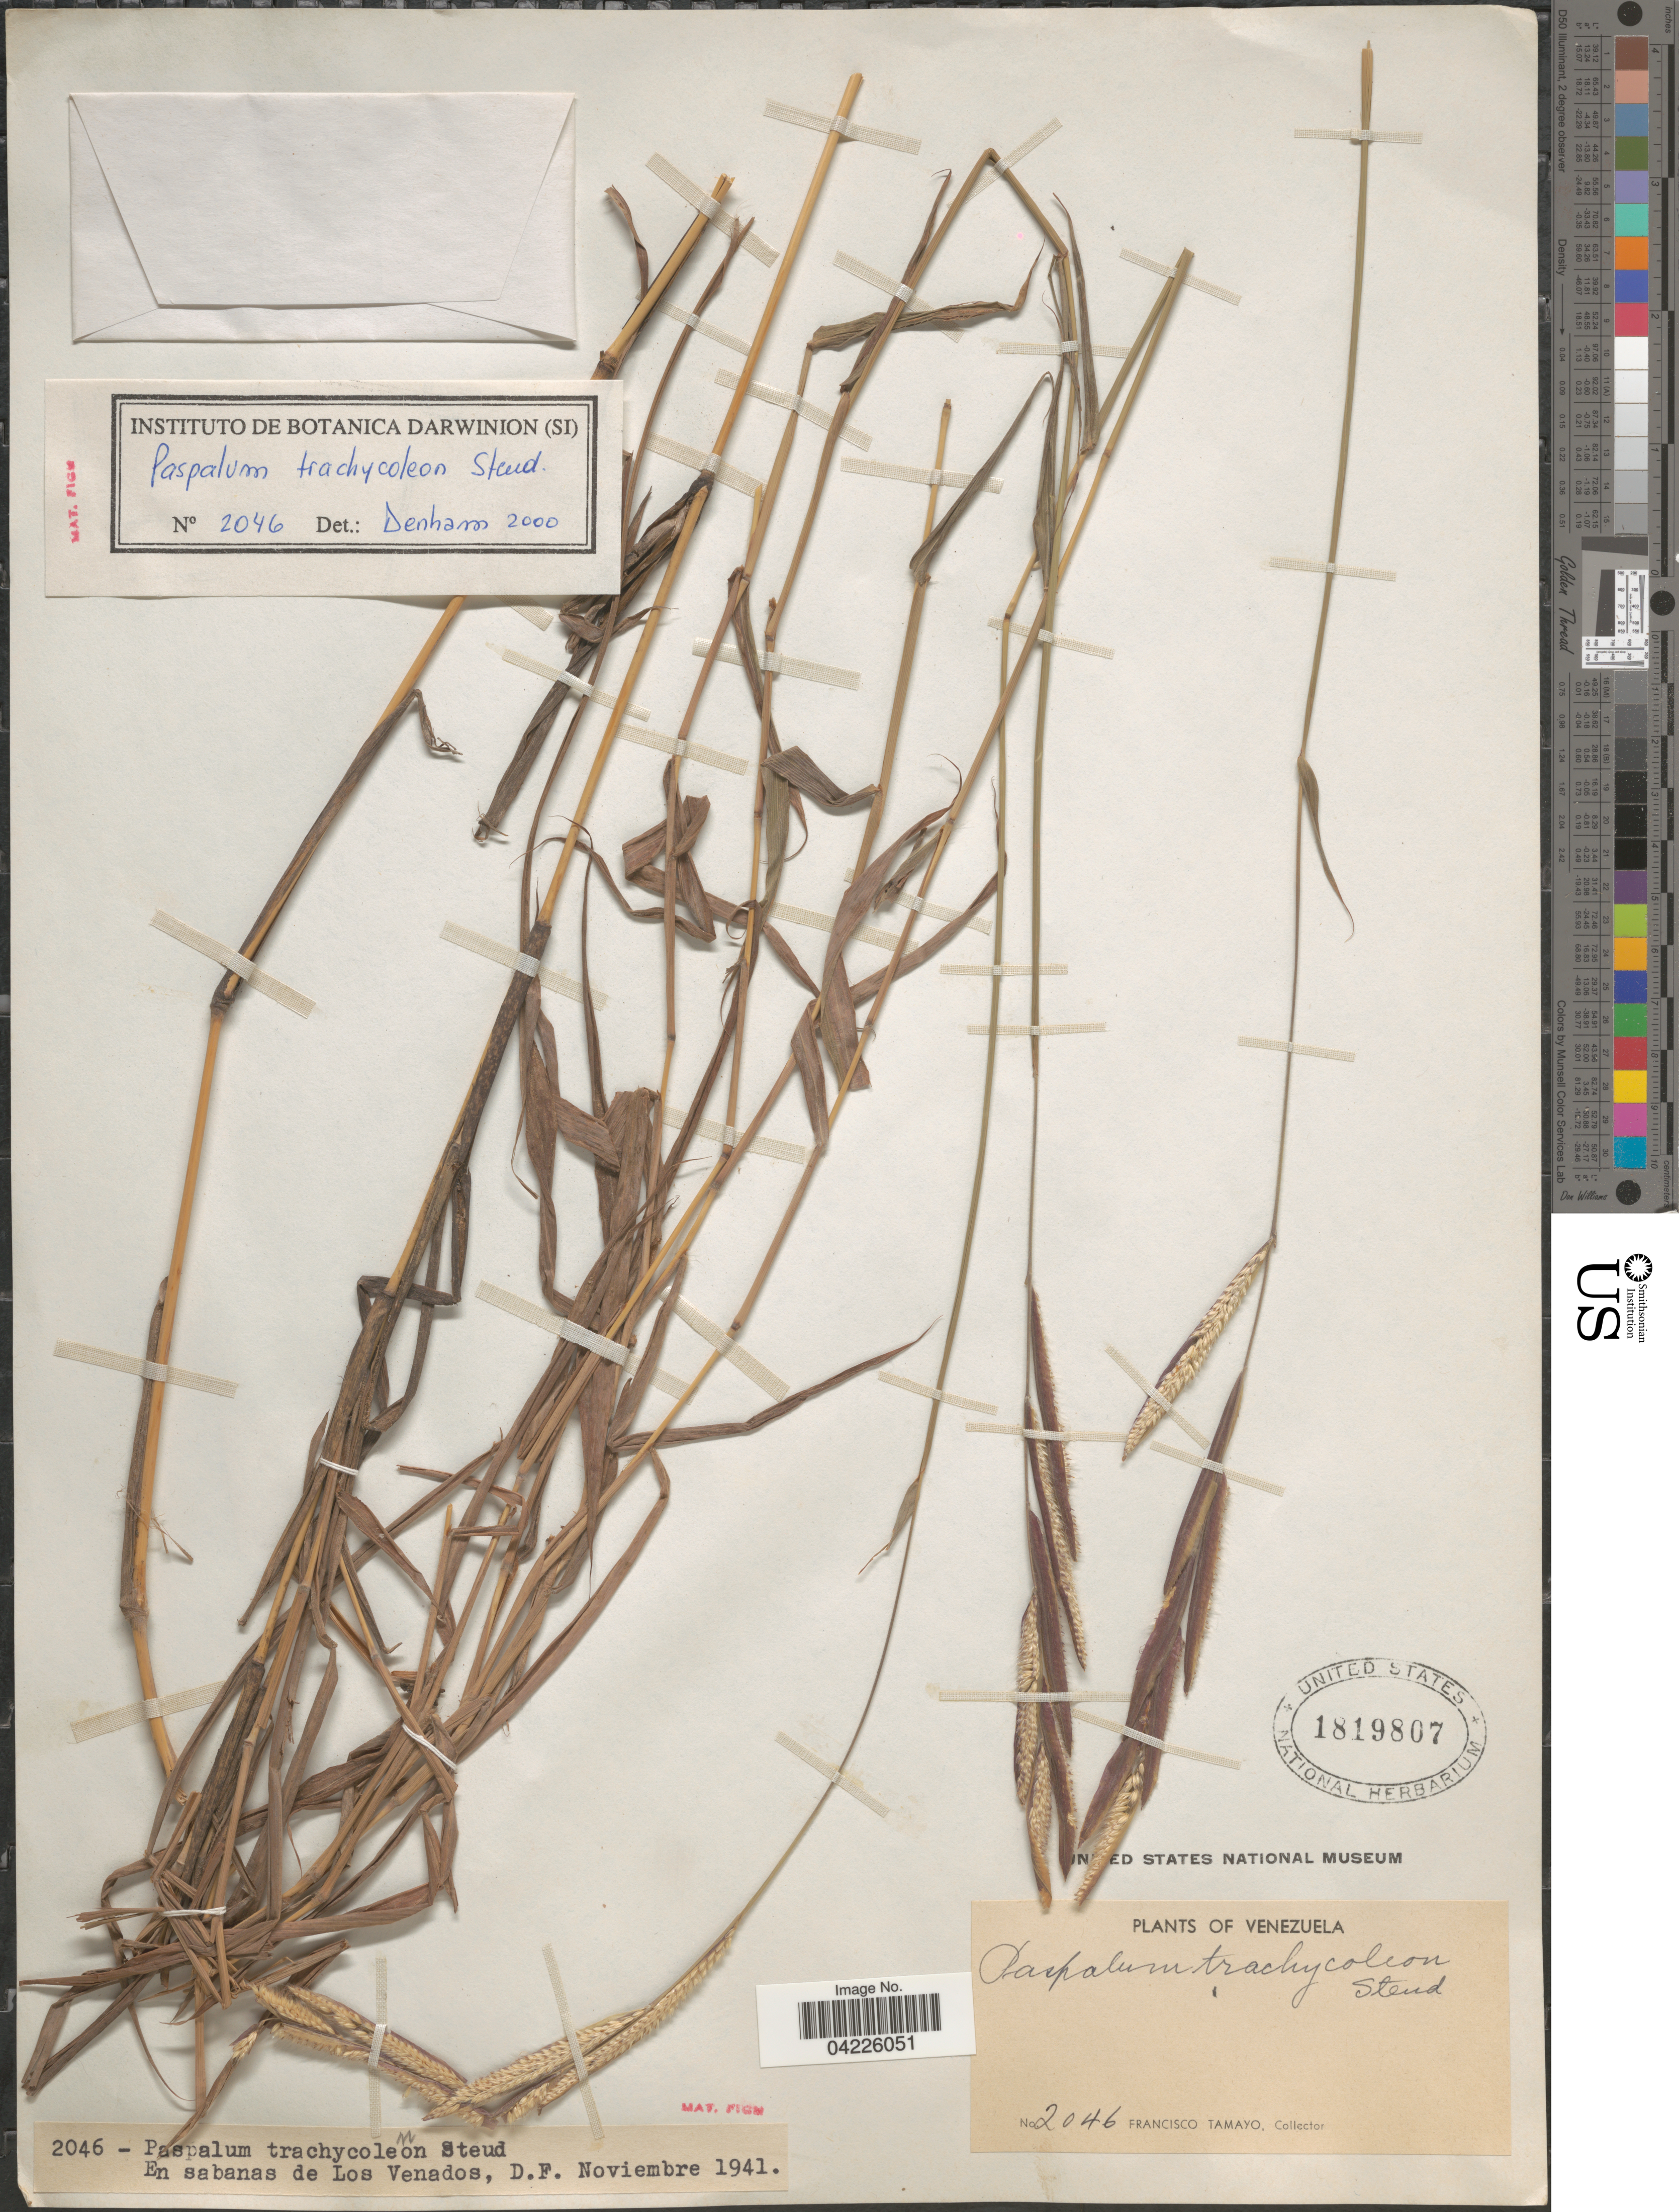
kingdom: Plantae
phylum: Tracheophyta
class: Liliopsida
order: Poales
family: Poaceae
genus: Paspalum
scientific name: Paspalum trachycoleon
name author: Steud.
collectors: F. Tamayo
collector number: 2046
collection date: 1941-11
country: Venezuela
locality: En sabanas de Los Venados, D. F.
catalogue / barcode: US 1819807